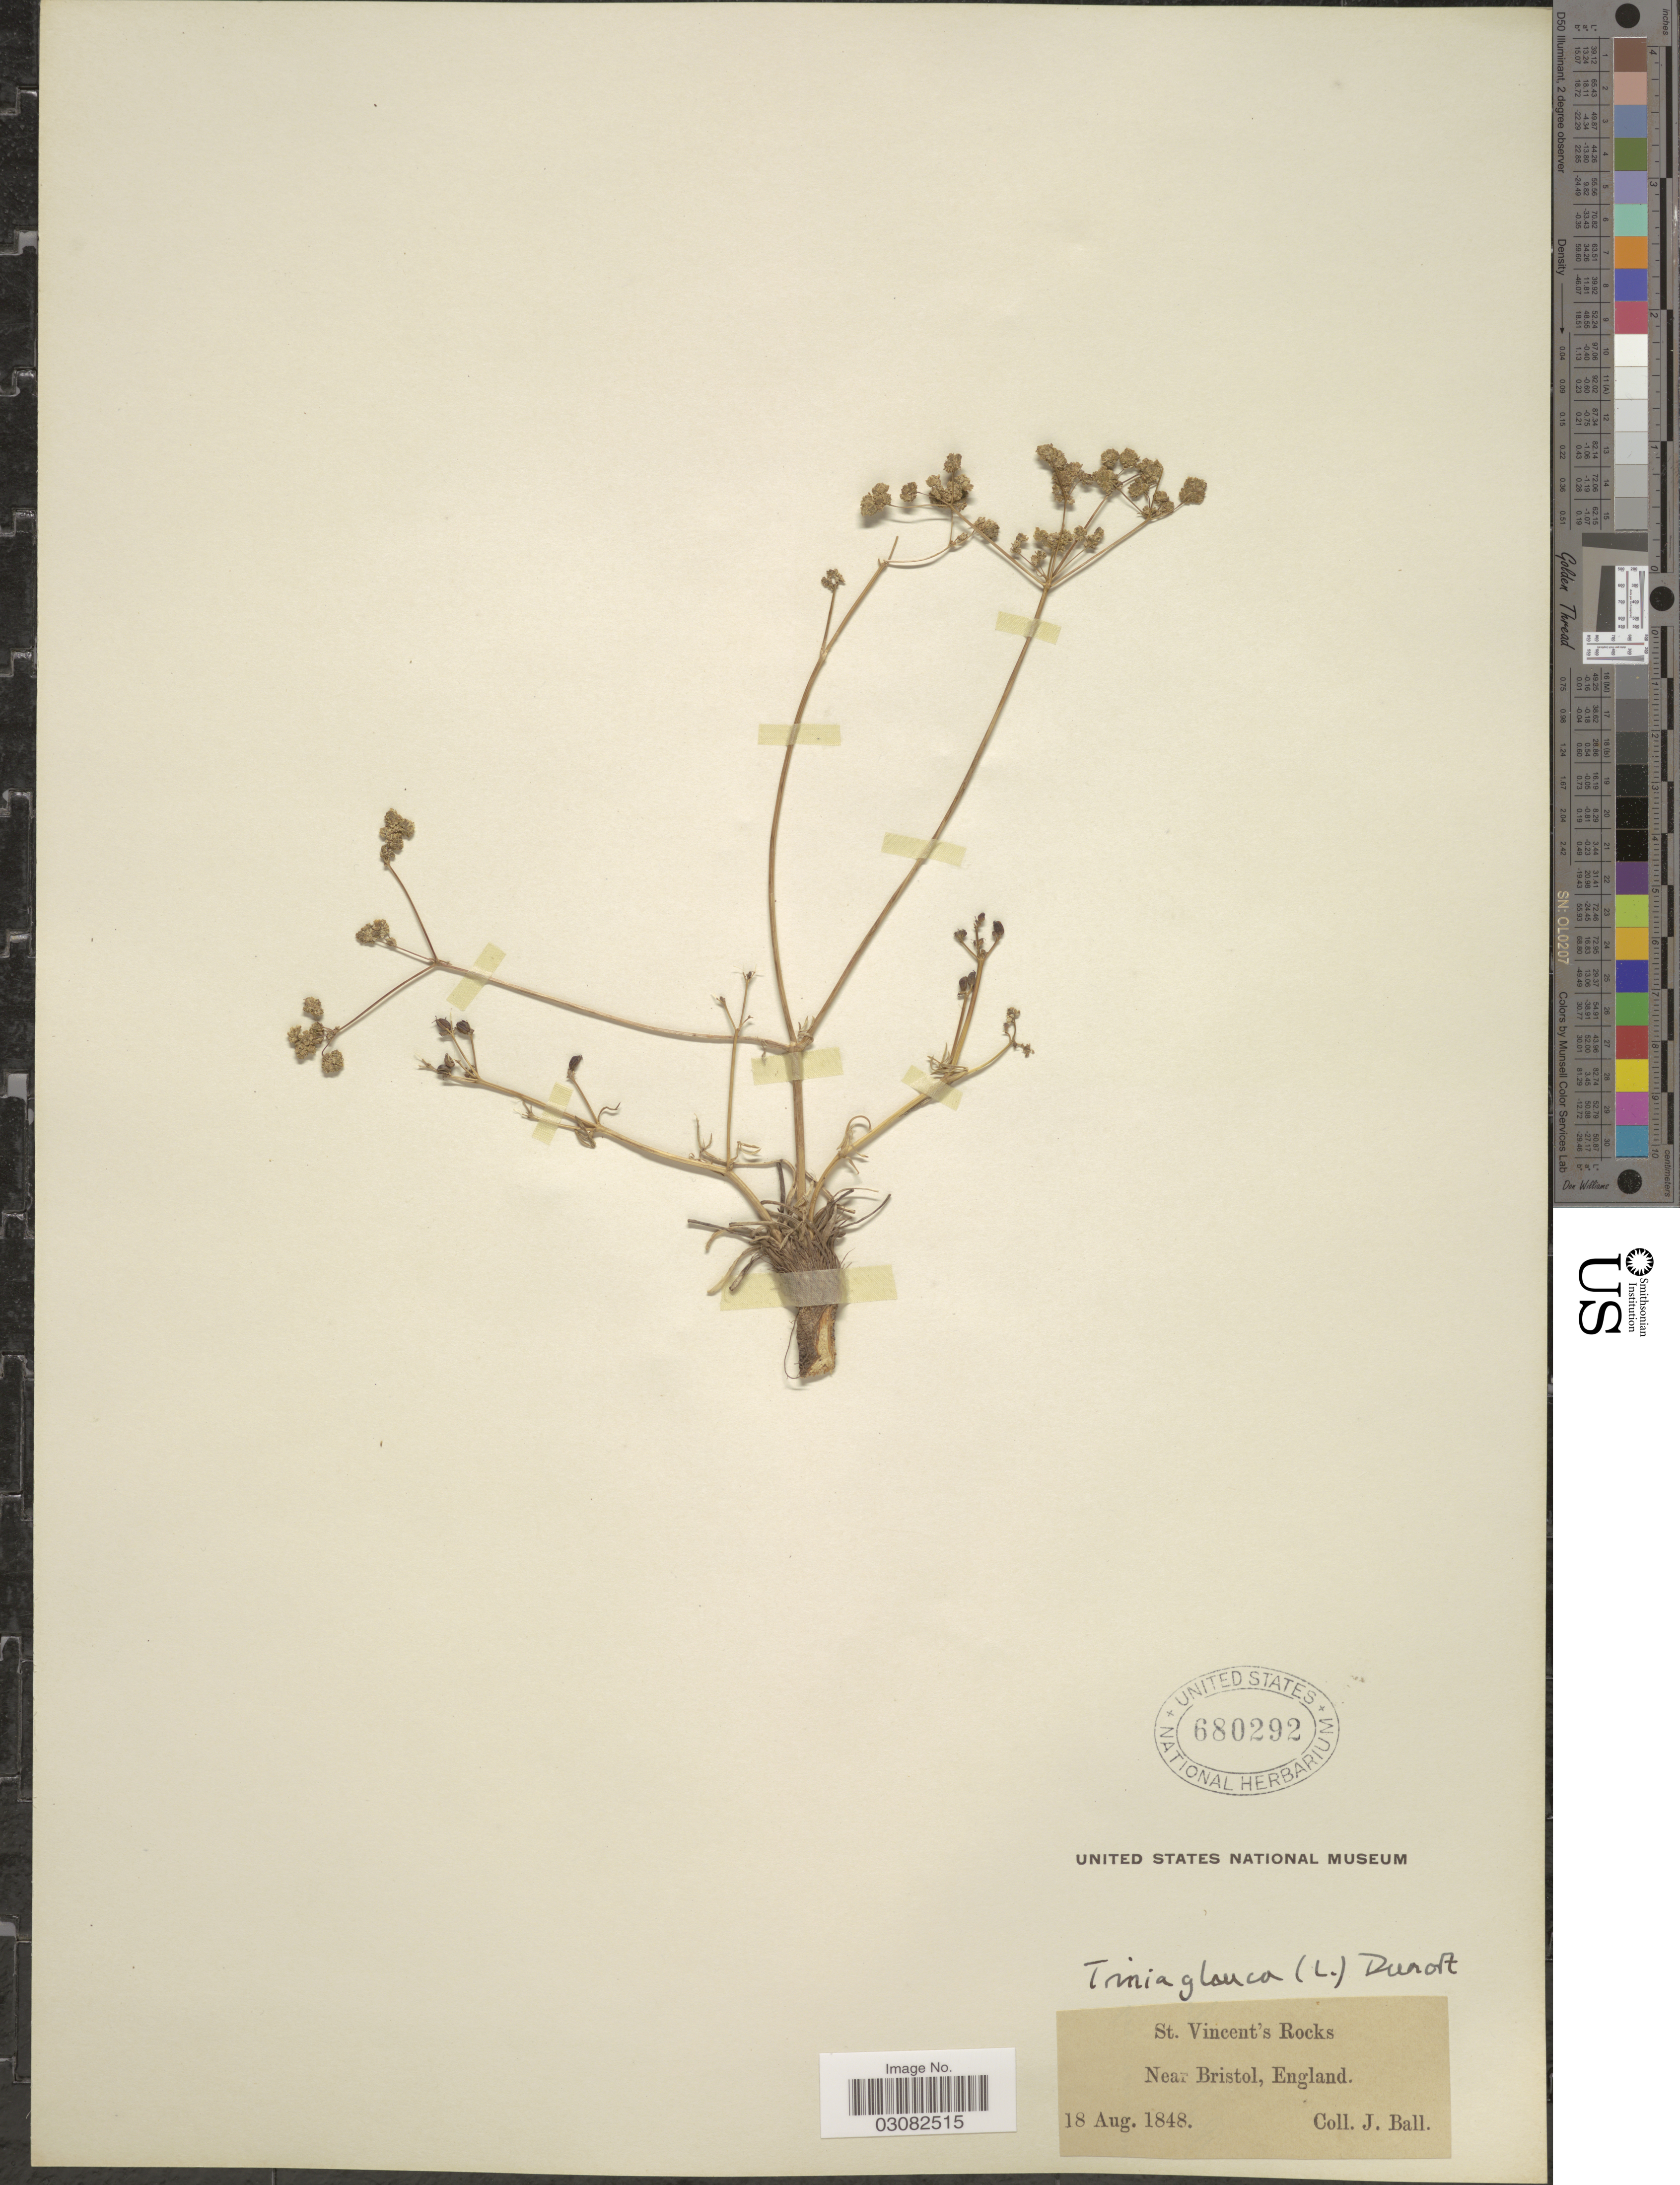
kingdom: Plantae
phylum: Tracheophyta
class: Magnoliopsida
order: Apiales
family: Apiaceae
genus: Trinia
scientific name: Trinia glauca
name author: (L.) Dumort.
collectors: J. Ball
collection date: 1848-08-18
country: United Kingdom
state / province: England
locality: St. Vincent's Rocks. Near Bristol.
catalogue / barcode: US 680292